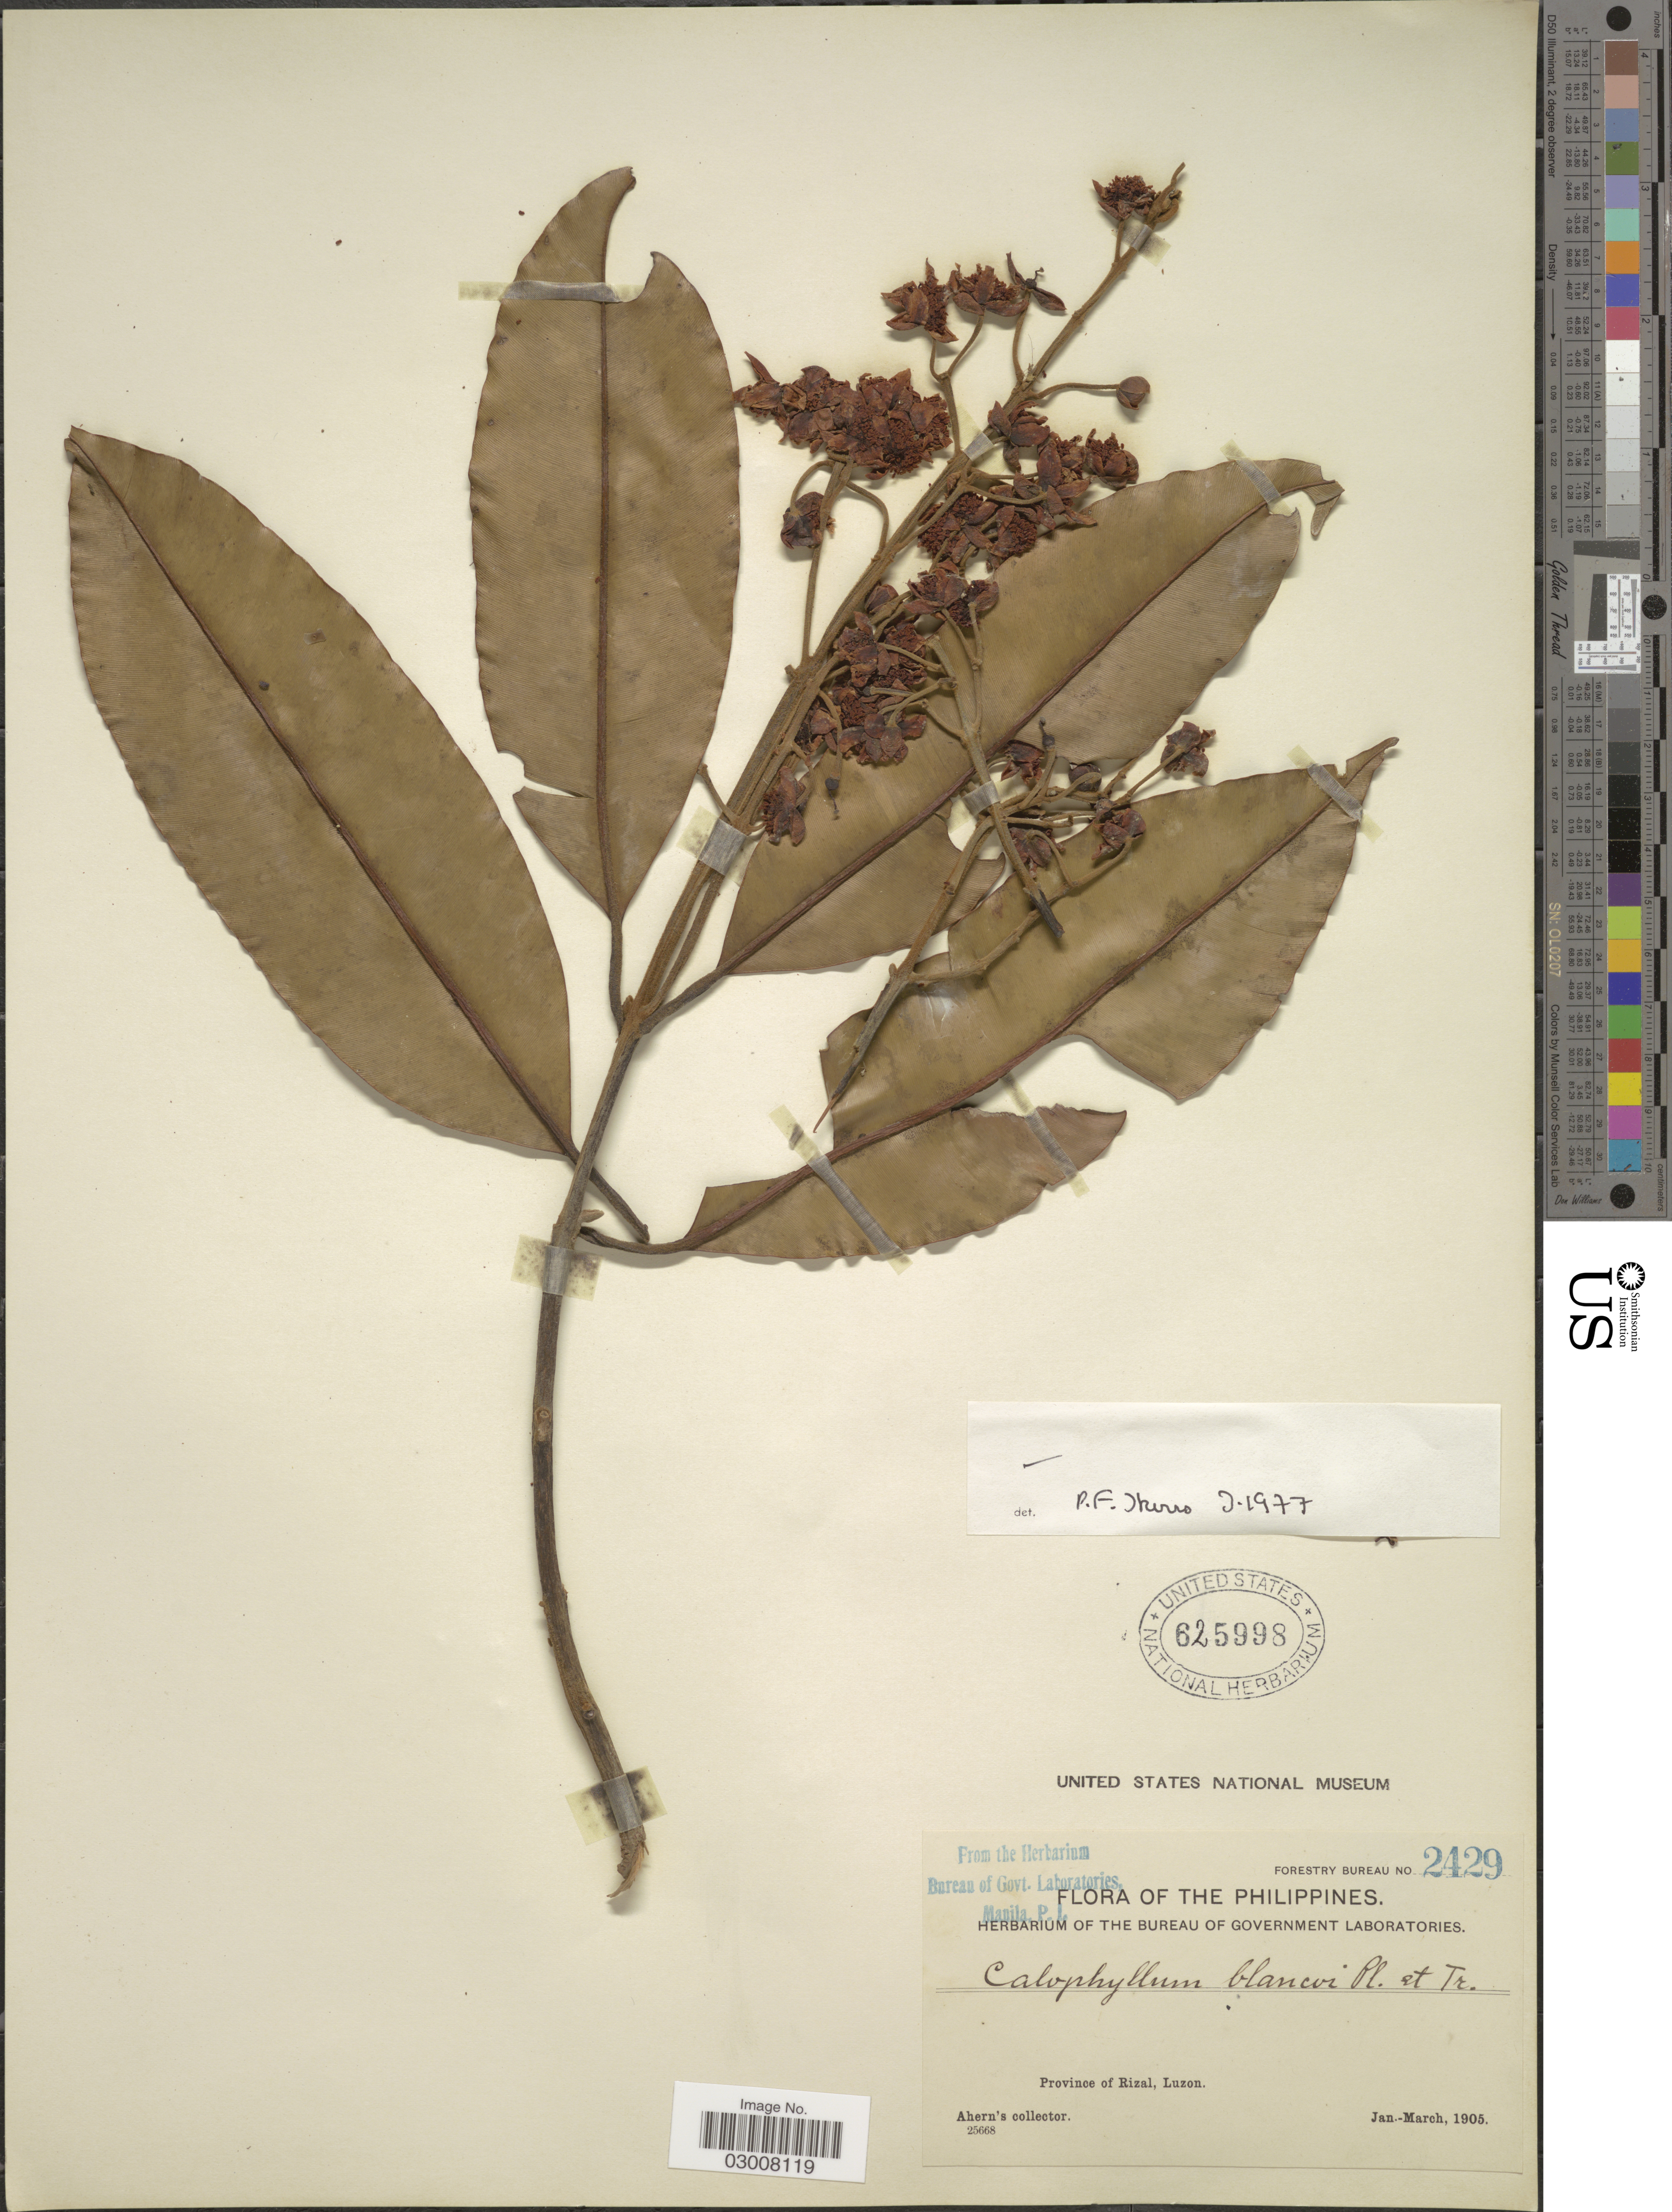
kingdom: Plantae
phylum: Tracheophyta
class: Magnoliopsida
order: Malpighiales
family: Calophyllaceae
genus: Calophyllum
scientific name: Calophyllum blancoi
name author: Planch. & Triana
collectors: Ahern's collector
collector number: Forestry Bureau 2429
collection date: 1905-01/1905-03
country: Philippines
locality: Province of Rizal, Luzon.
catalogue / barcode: US 625998